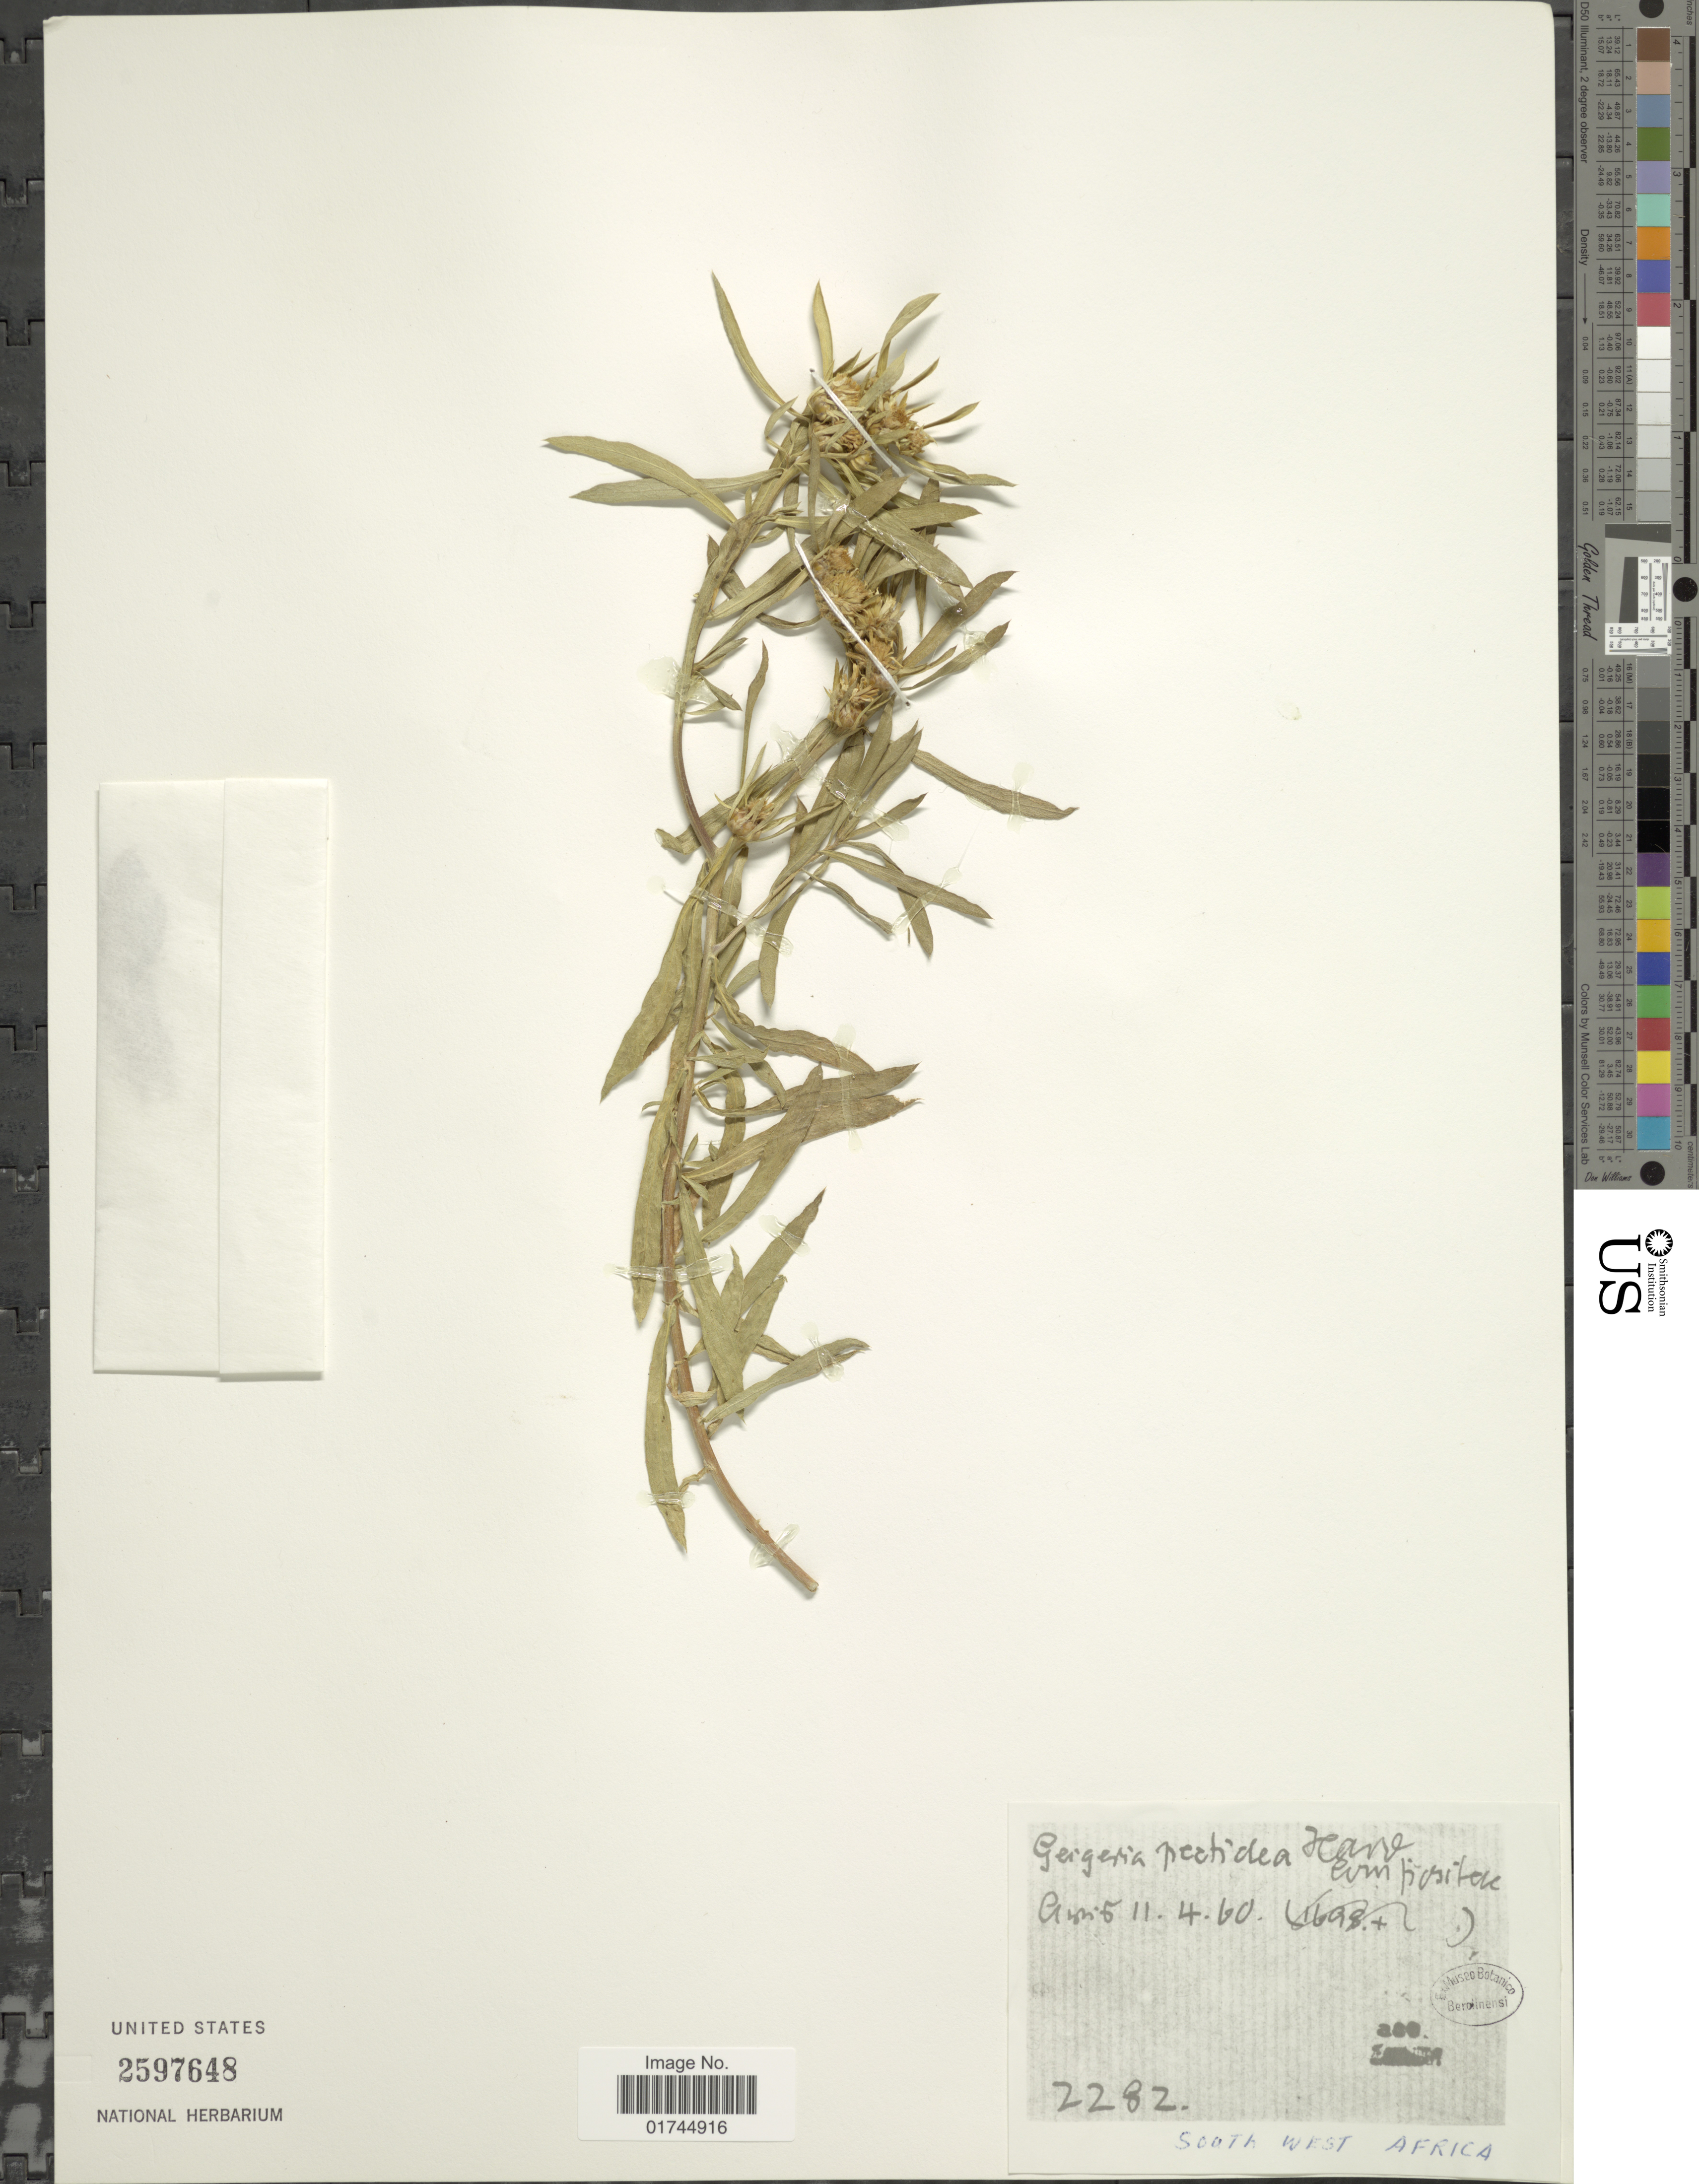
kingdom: Plantae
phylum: Tracheophyta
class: Magnoliopsida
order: Asterales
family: Asteraceae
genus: Geigeria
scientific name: Geigeria pectidea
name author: (DC.) Harv.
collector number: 2282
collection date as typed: Transcribed d/m/y: 11/4/60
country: Namibia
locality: South West Africa.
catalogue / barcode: US 2597648